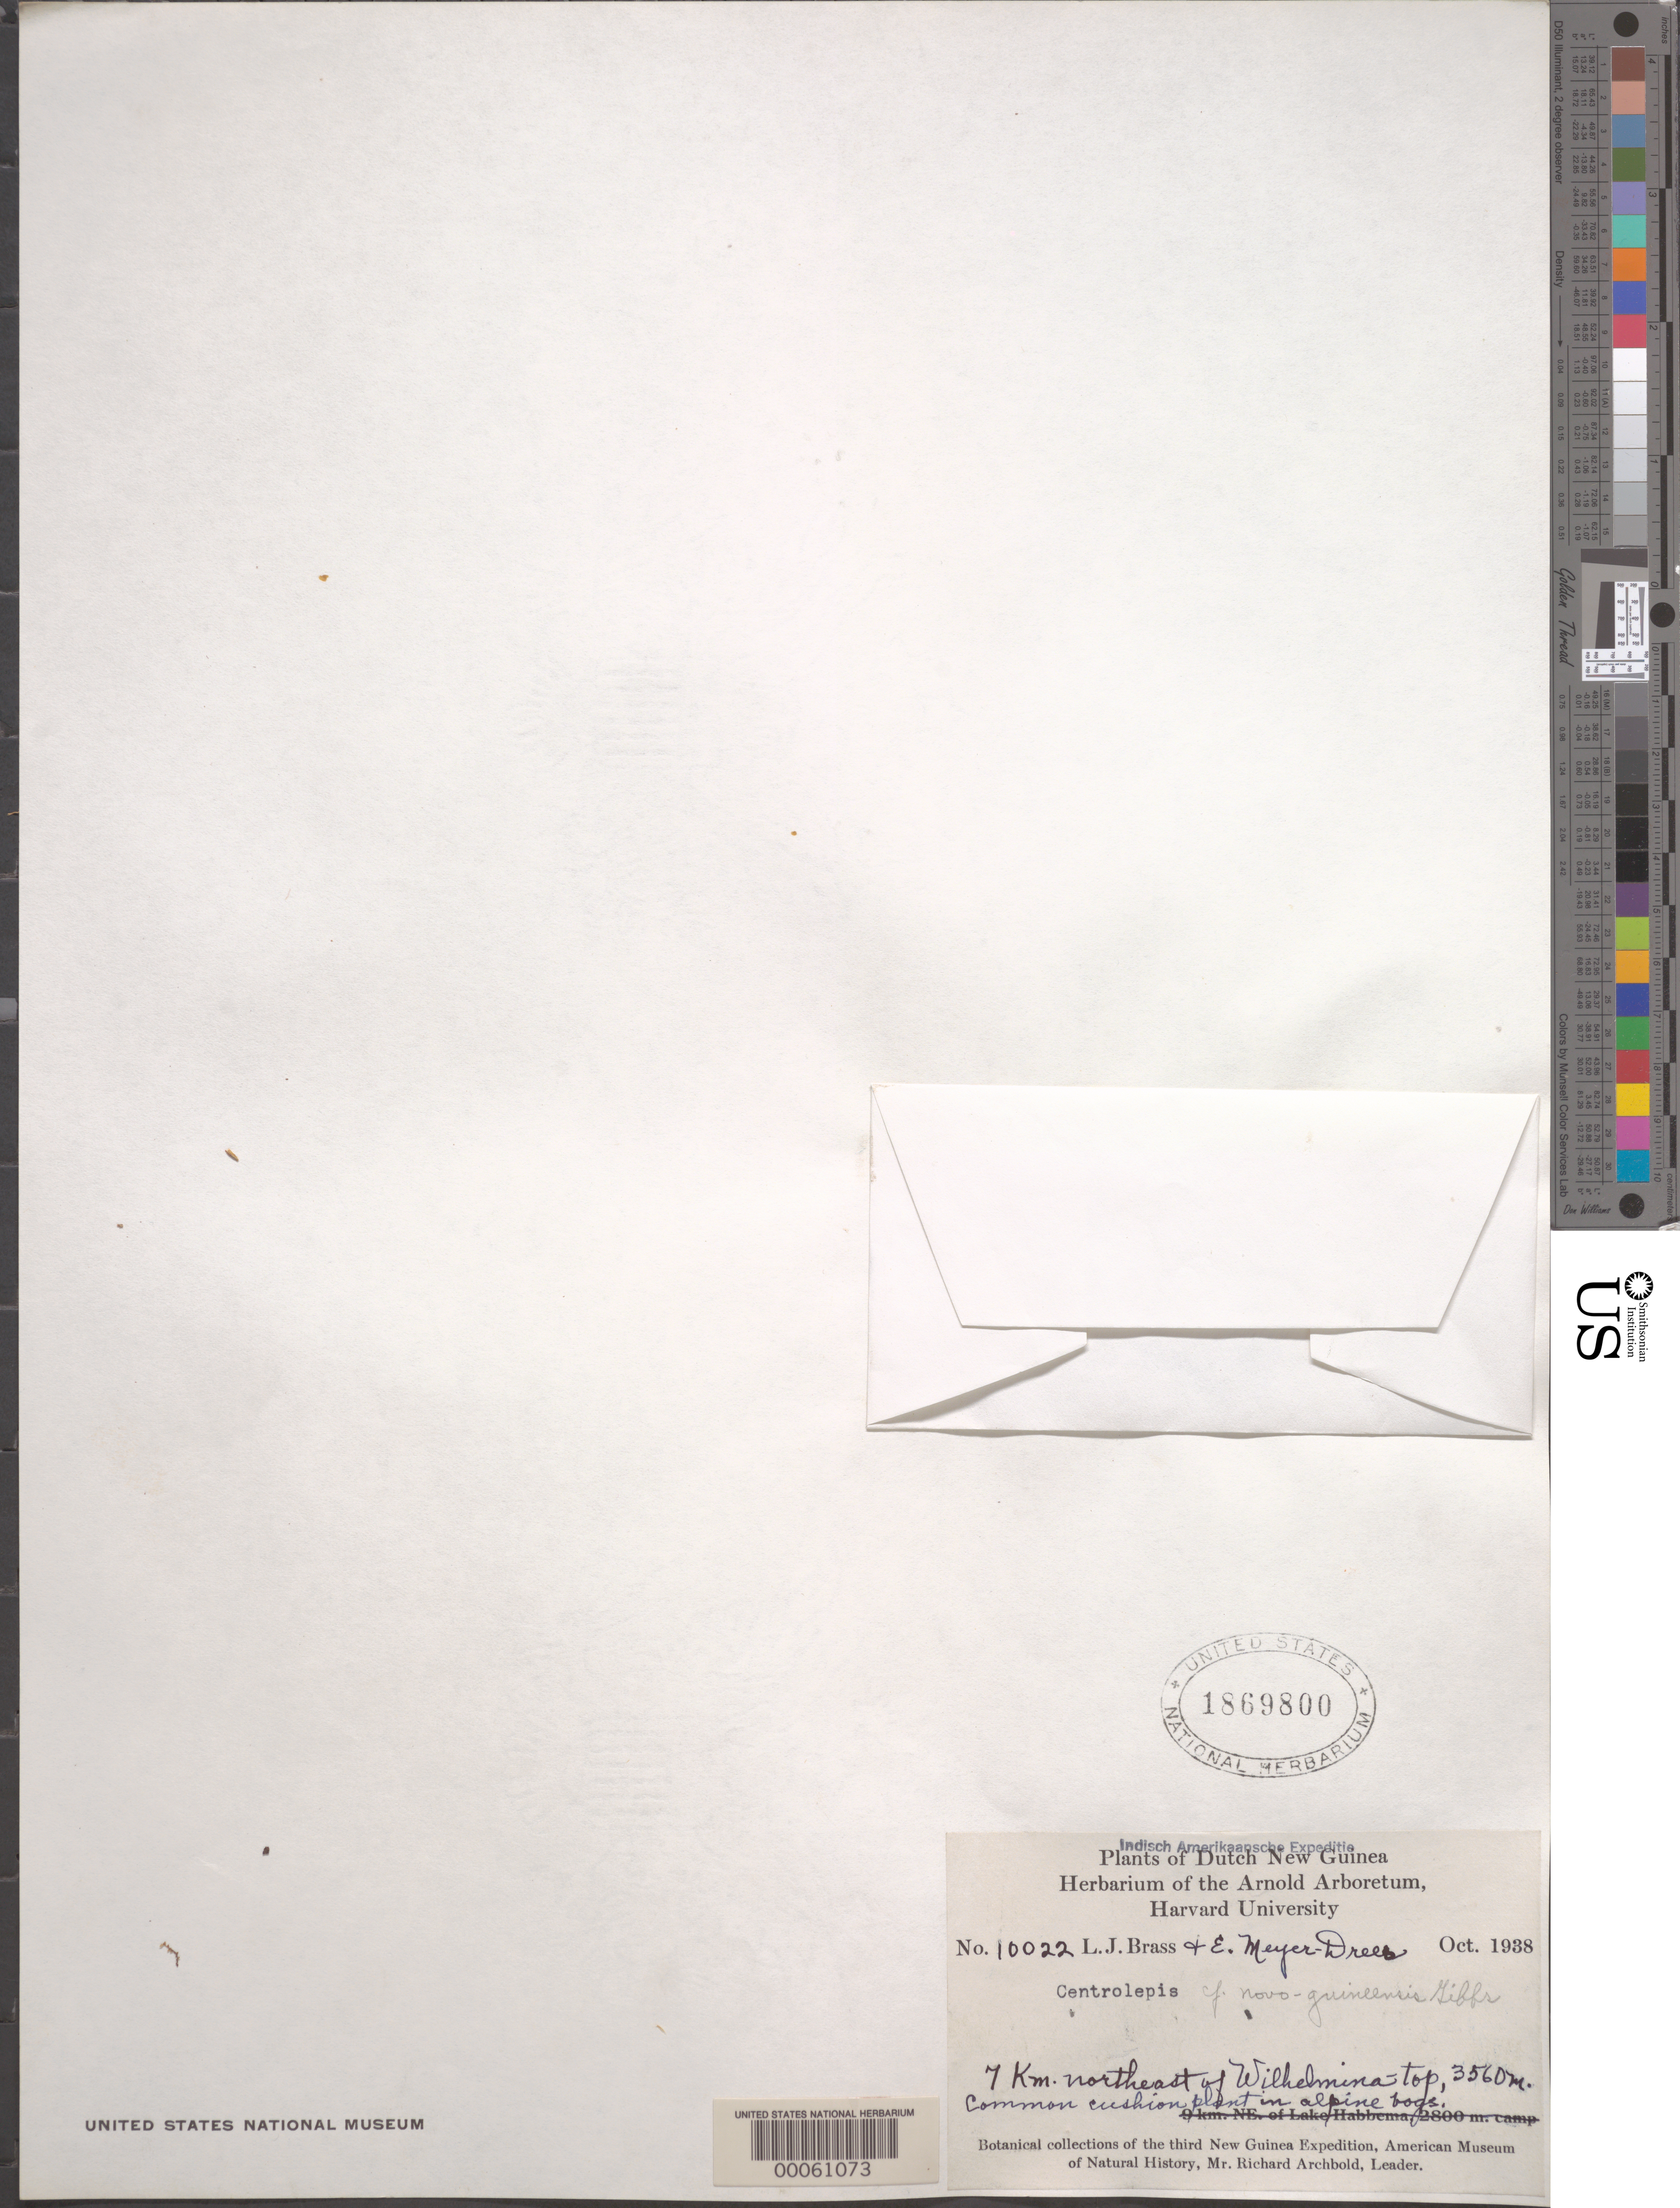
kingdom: Plantae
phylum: Tracheophyta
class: Liliopsida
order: Poales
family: Restionaceae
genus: Centrolepis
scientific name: Centrolepis novoguineensis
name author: Gibbs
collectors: L. J. Brass & E. Meijer-Drees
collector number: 10022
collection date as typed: Oct 1938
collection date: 1938-10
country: Indonesia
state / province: Papua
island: New Guinea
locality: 7 km ne of wilhelmina. Irian Barat.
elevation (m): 3560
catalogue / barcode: US 1869800